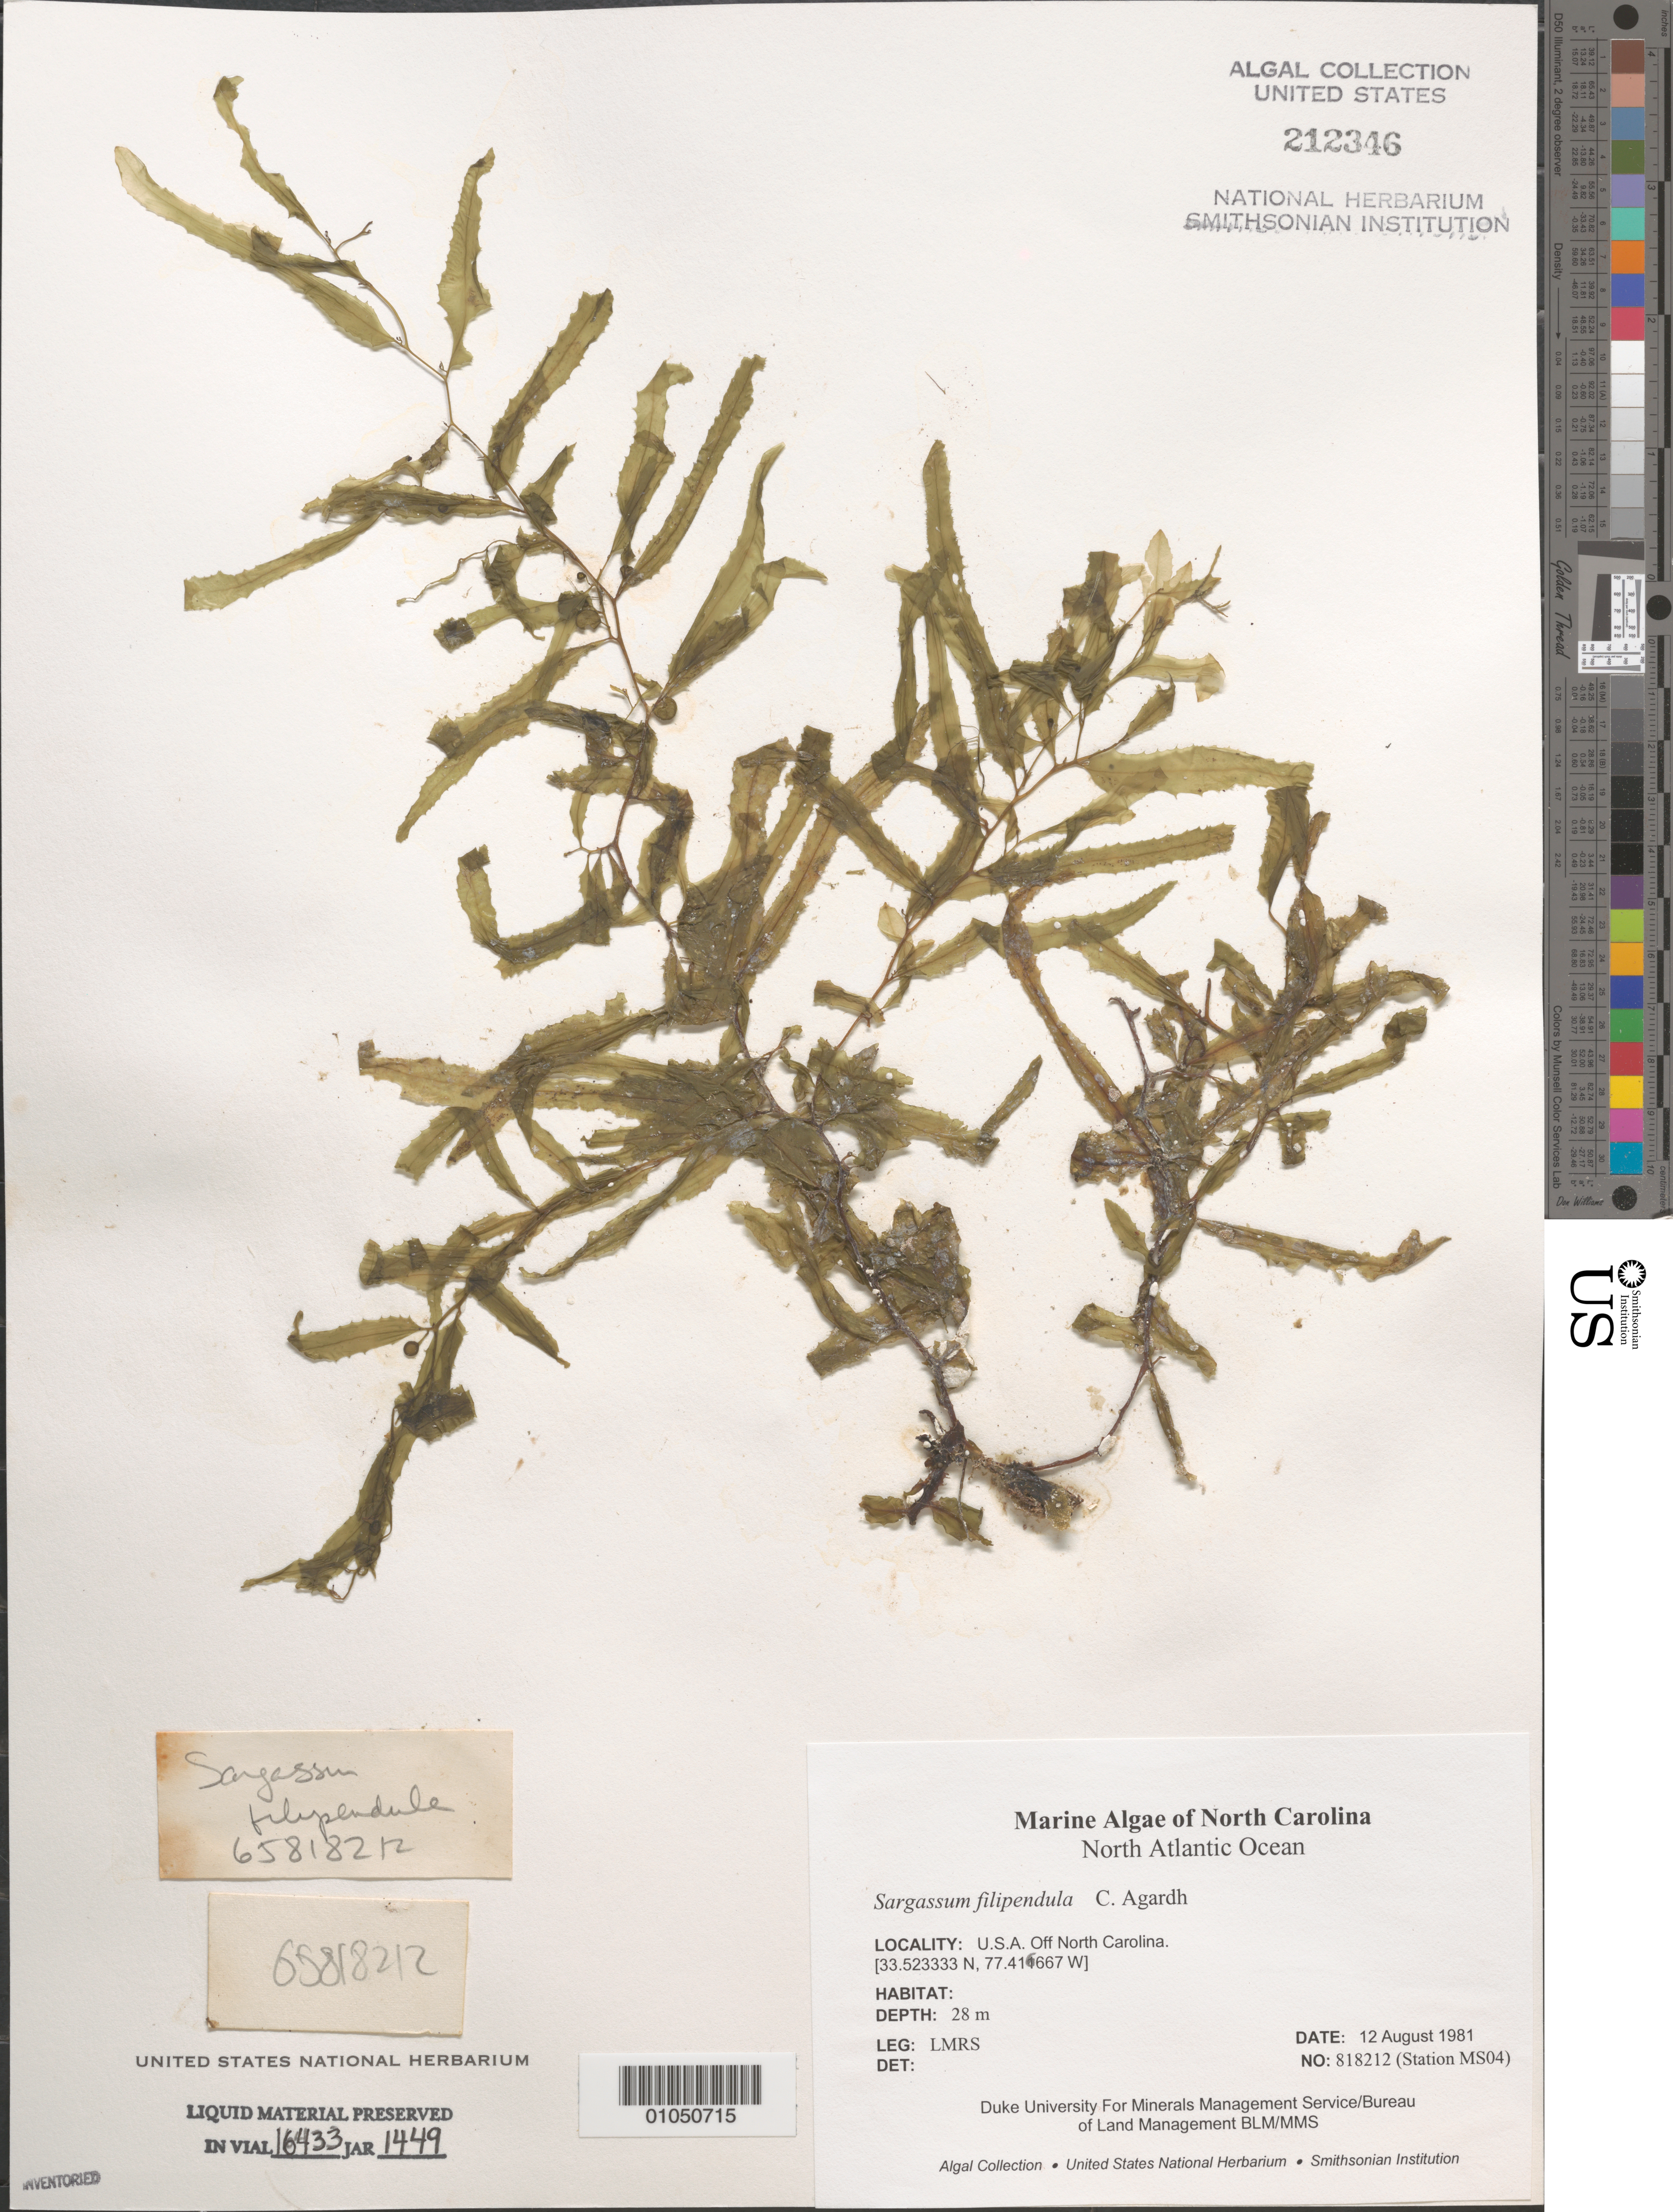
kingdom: Chromista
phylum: Ochrophyta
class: Phaeophyceae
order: Fucales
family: Sargassaceae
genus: Sargassum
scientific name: Sargassum filipendula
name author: C. Agardh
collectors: LMRS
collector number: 818212 Station MS04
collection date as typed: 12 Aug 1981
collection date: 1981-08-12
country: United States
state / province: North Carolina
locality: North Atlantic Ocean off North Carolina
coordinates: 33.523333 N, 77.416667 W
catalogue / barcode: US 212346